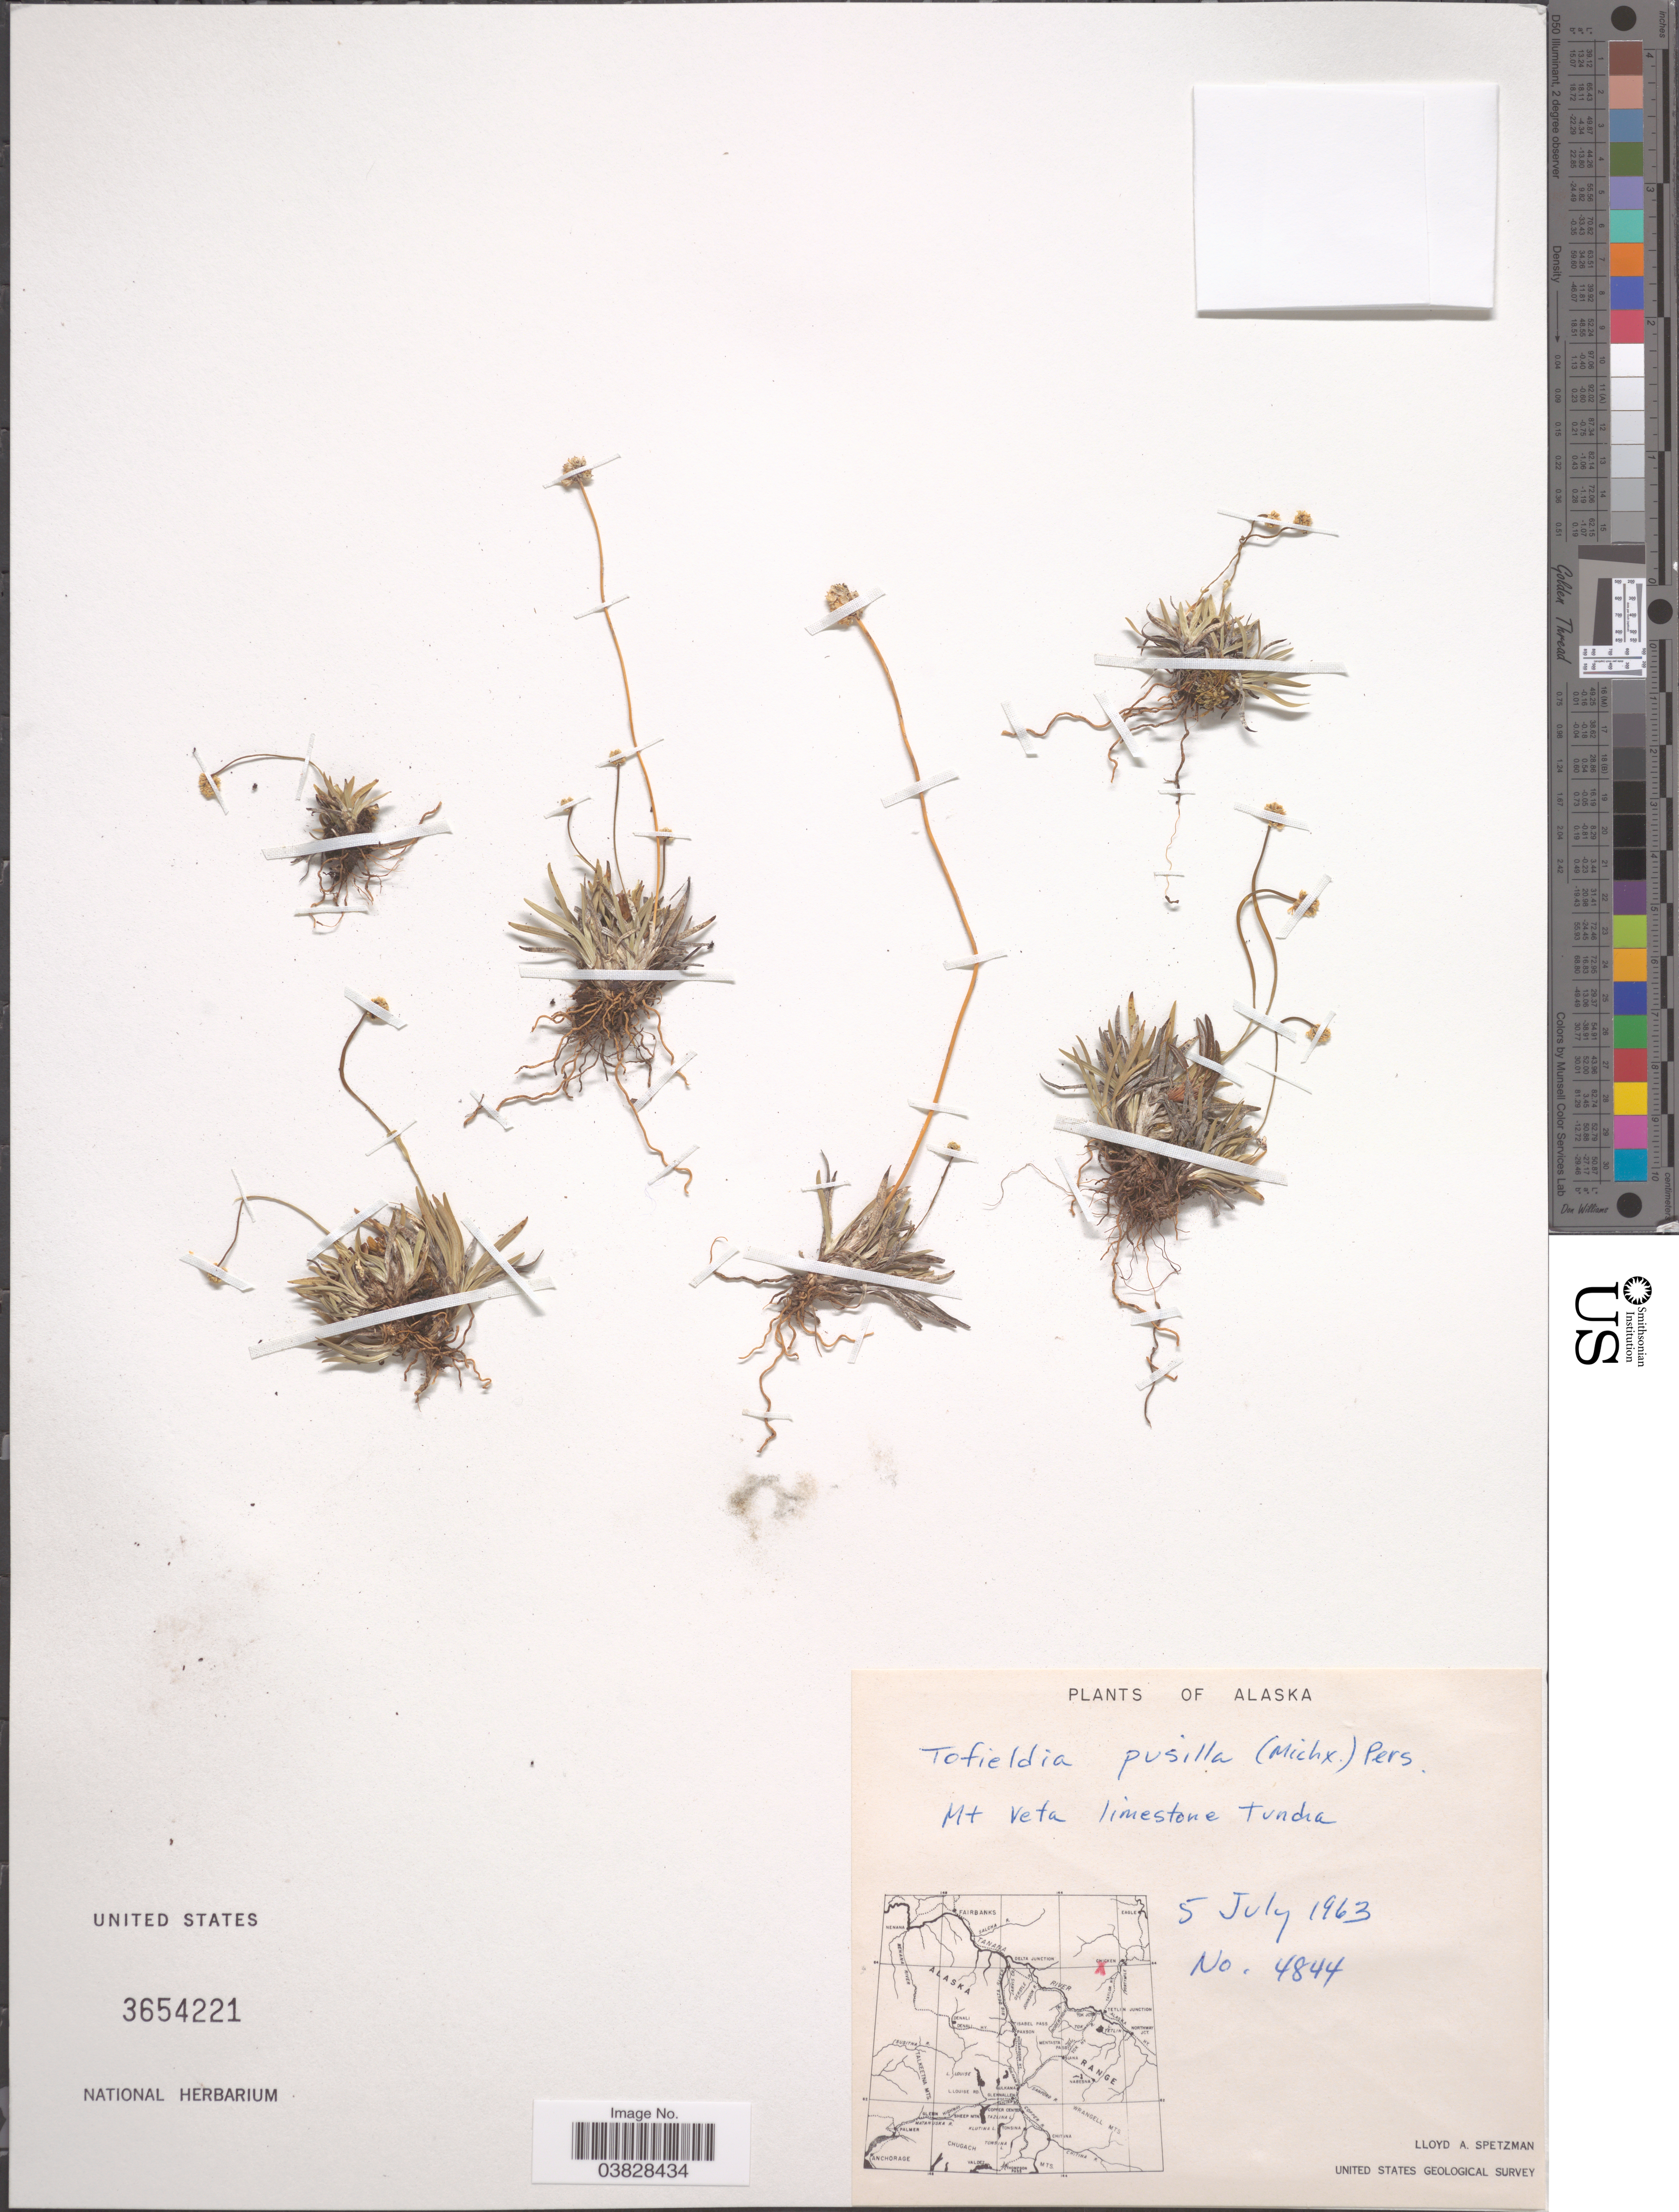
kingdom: Plantae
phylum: Tracheophyta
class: Liliopsida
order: Alismatales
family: Tofieldiaceae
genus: Tofieldia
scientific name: Tofieldia pusilla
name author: (Michx.) Pers.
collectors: L. Spetzman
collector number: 4844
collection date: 1963-07-05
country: United States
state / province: Alaska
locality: Mt Veta.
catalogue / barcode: US 3654221